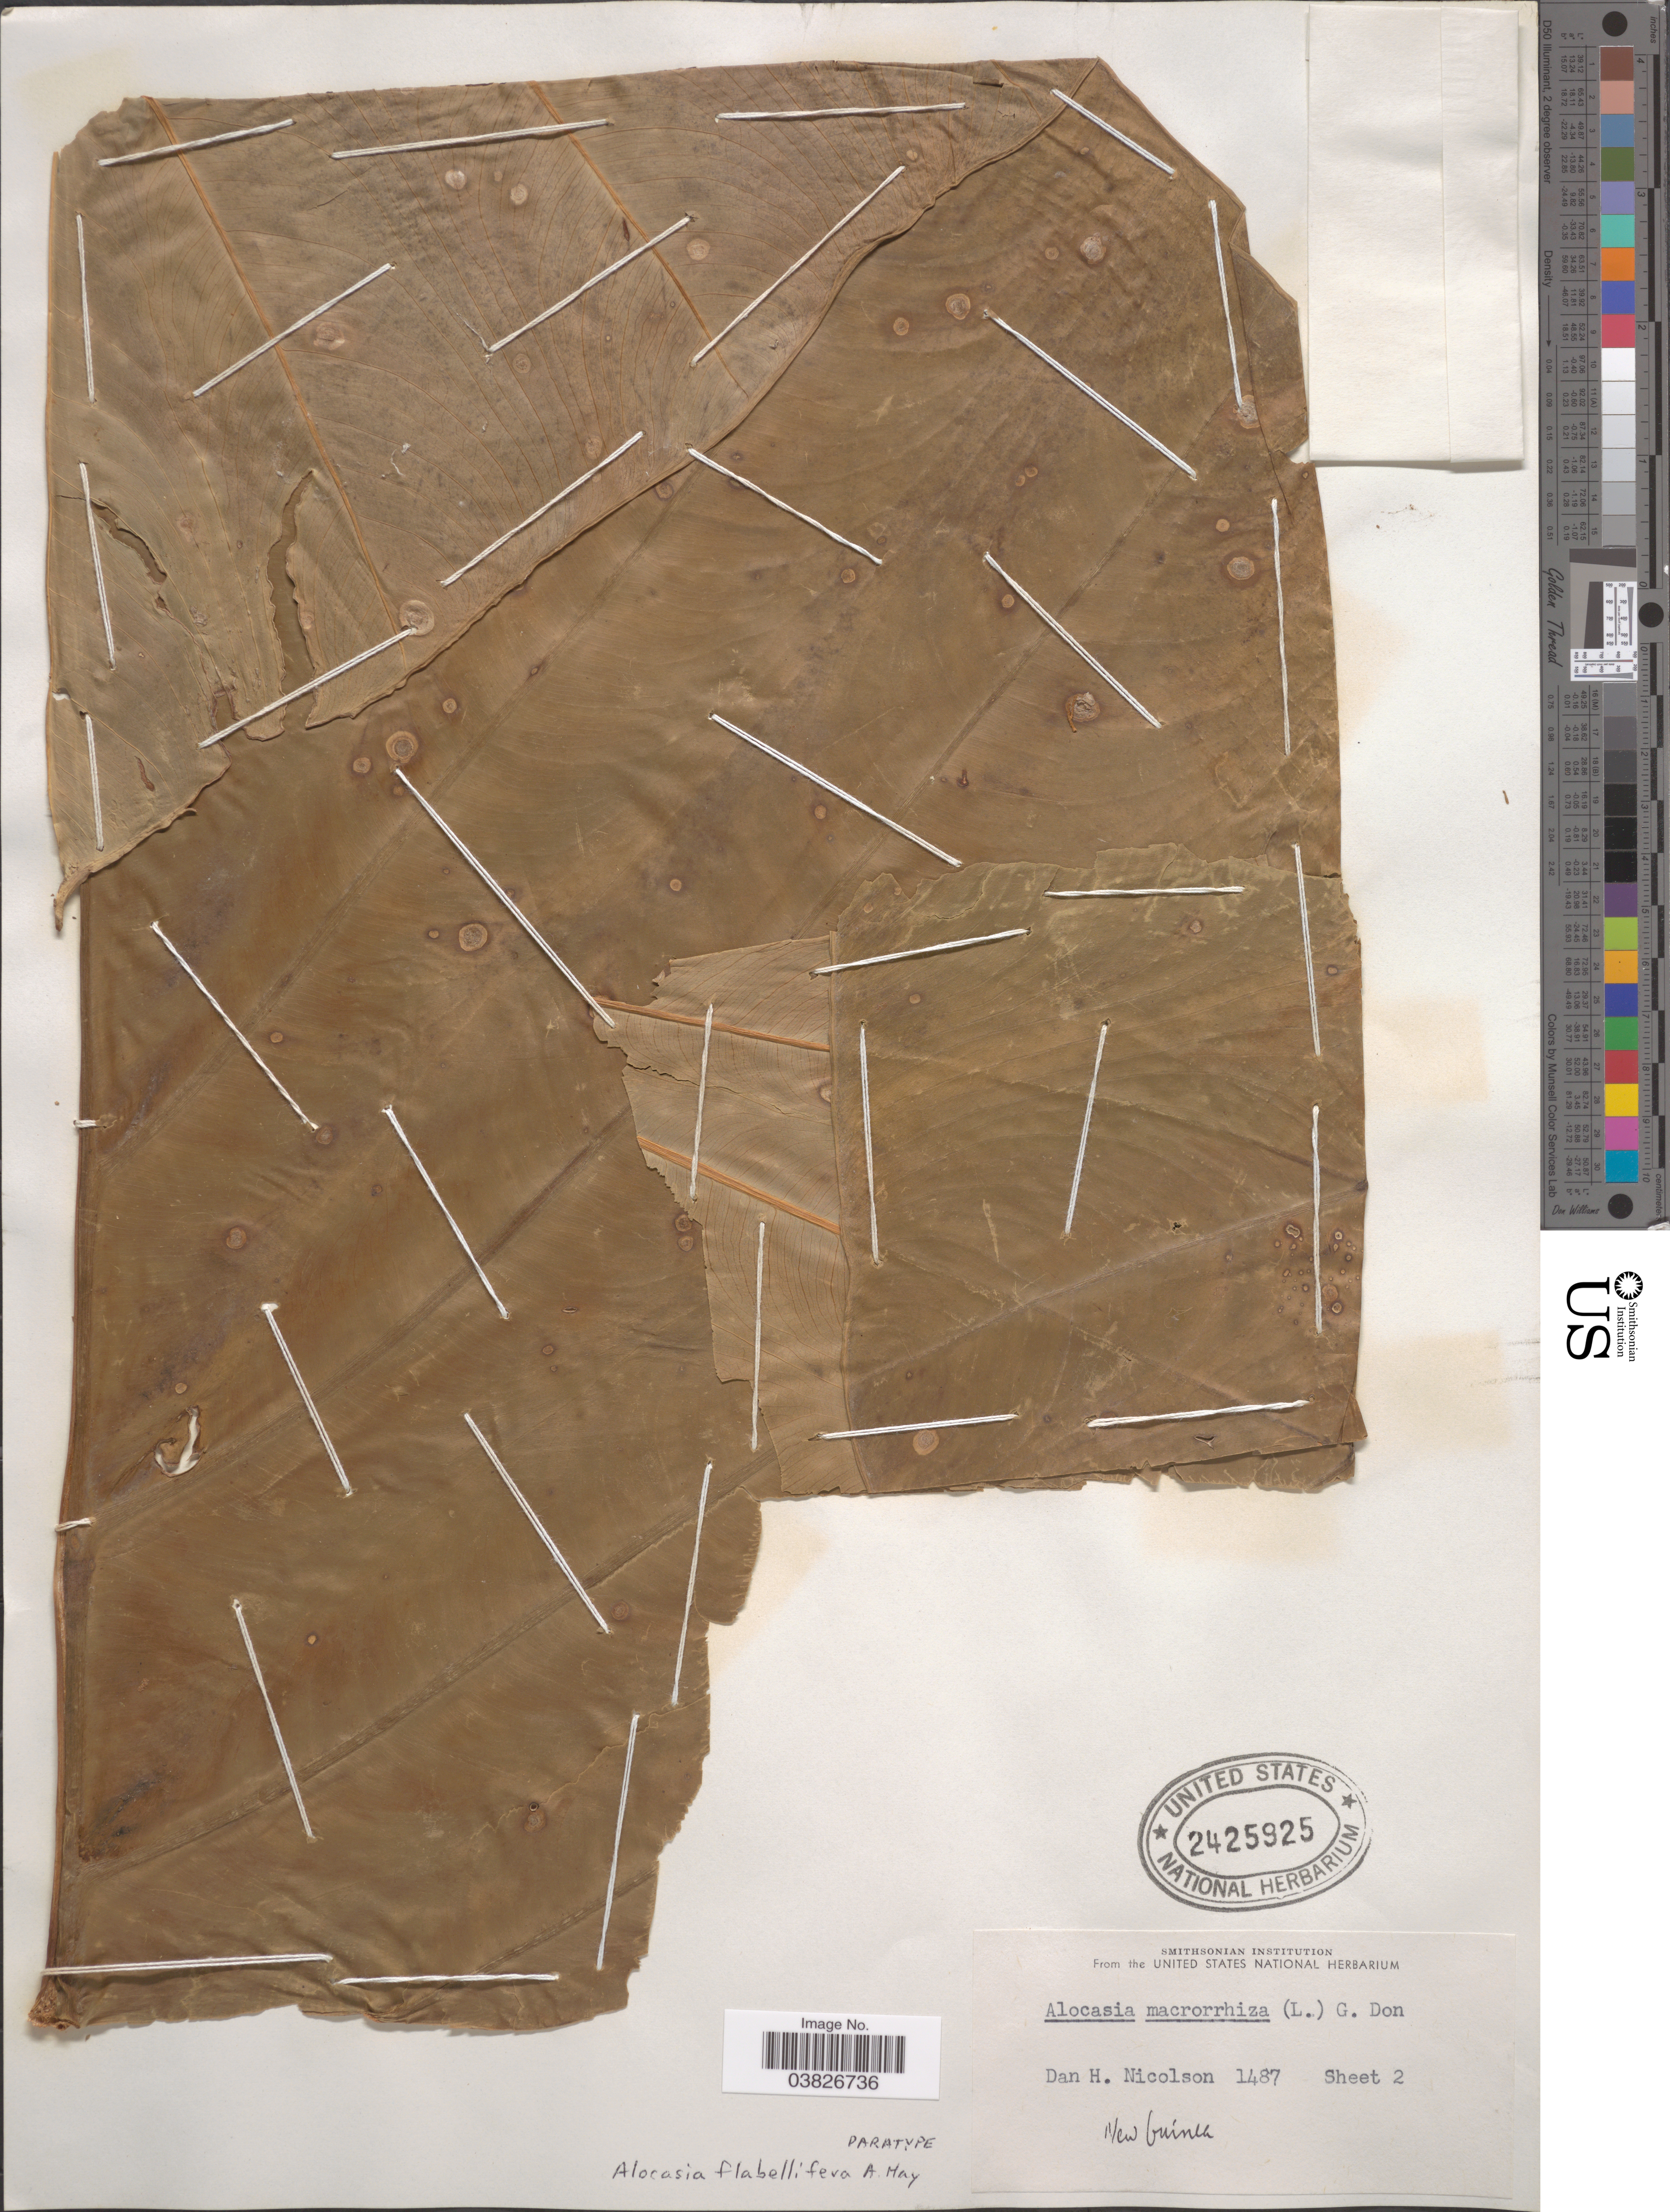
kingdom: Plantae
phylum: Tracheophyta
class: Liliopsida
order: Alismatales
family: Araceae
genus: Alocasia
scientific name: Alocasia flabellifera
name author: A. Hay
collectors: D. H. Nicolson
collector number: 1487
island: New Guinea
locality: New Guinea.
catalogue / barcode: US 2425925